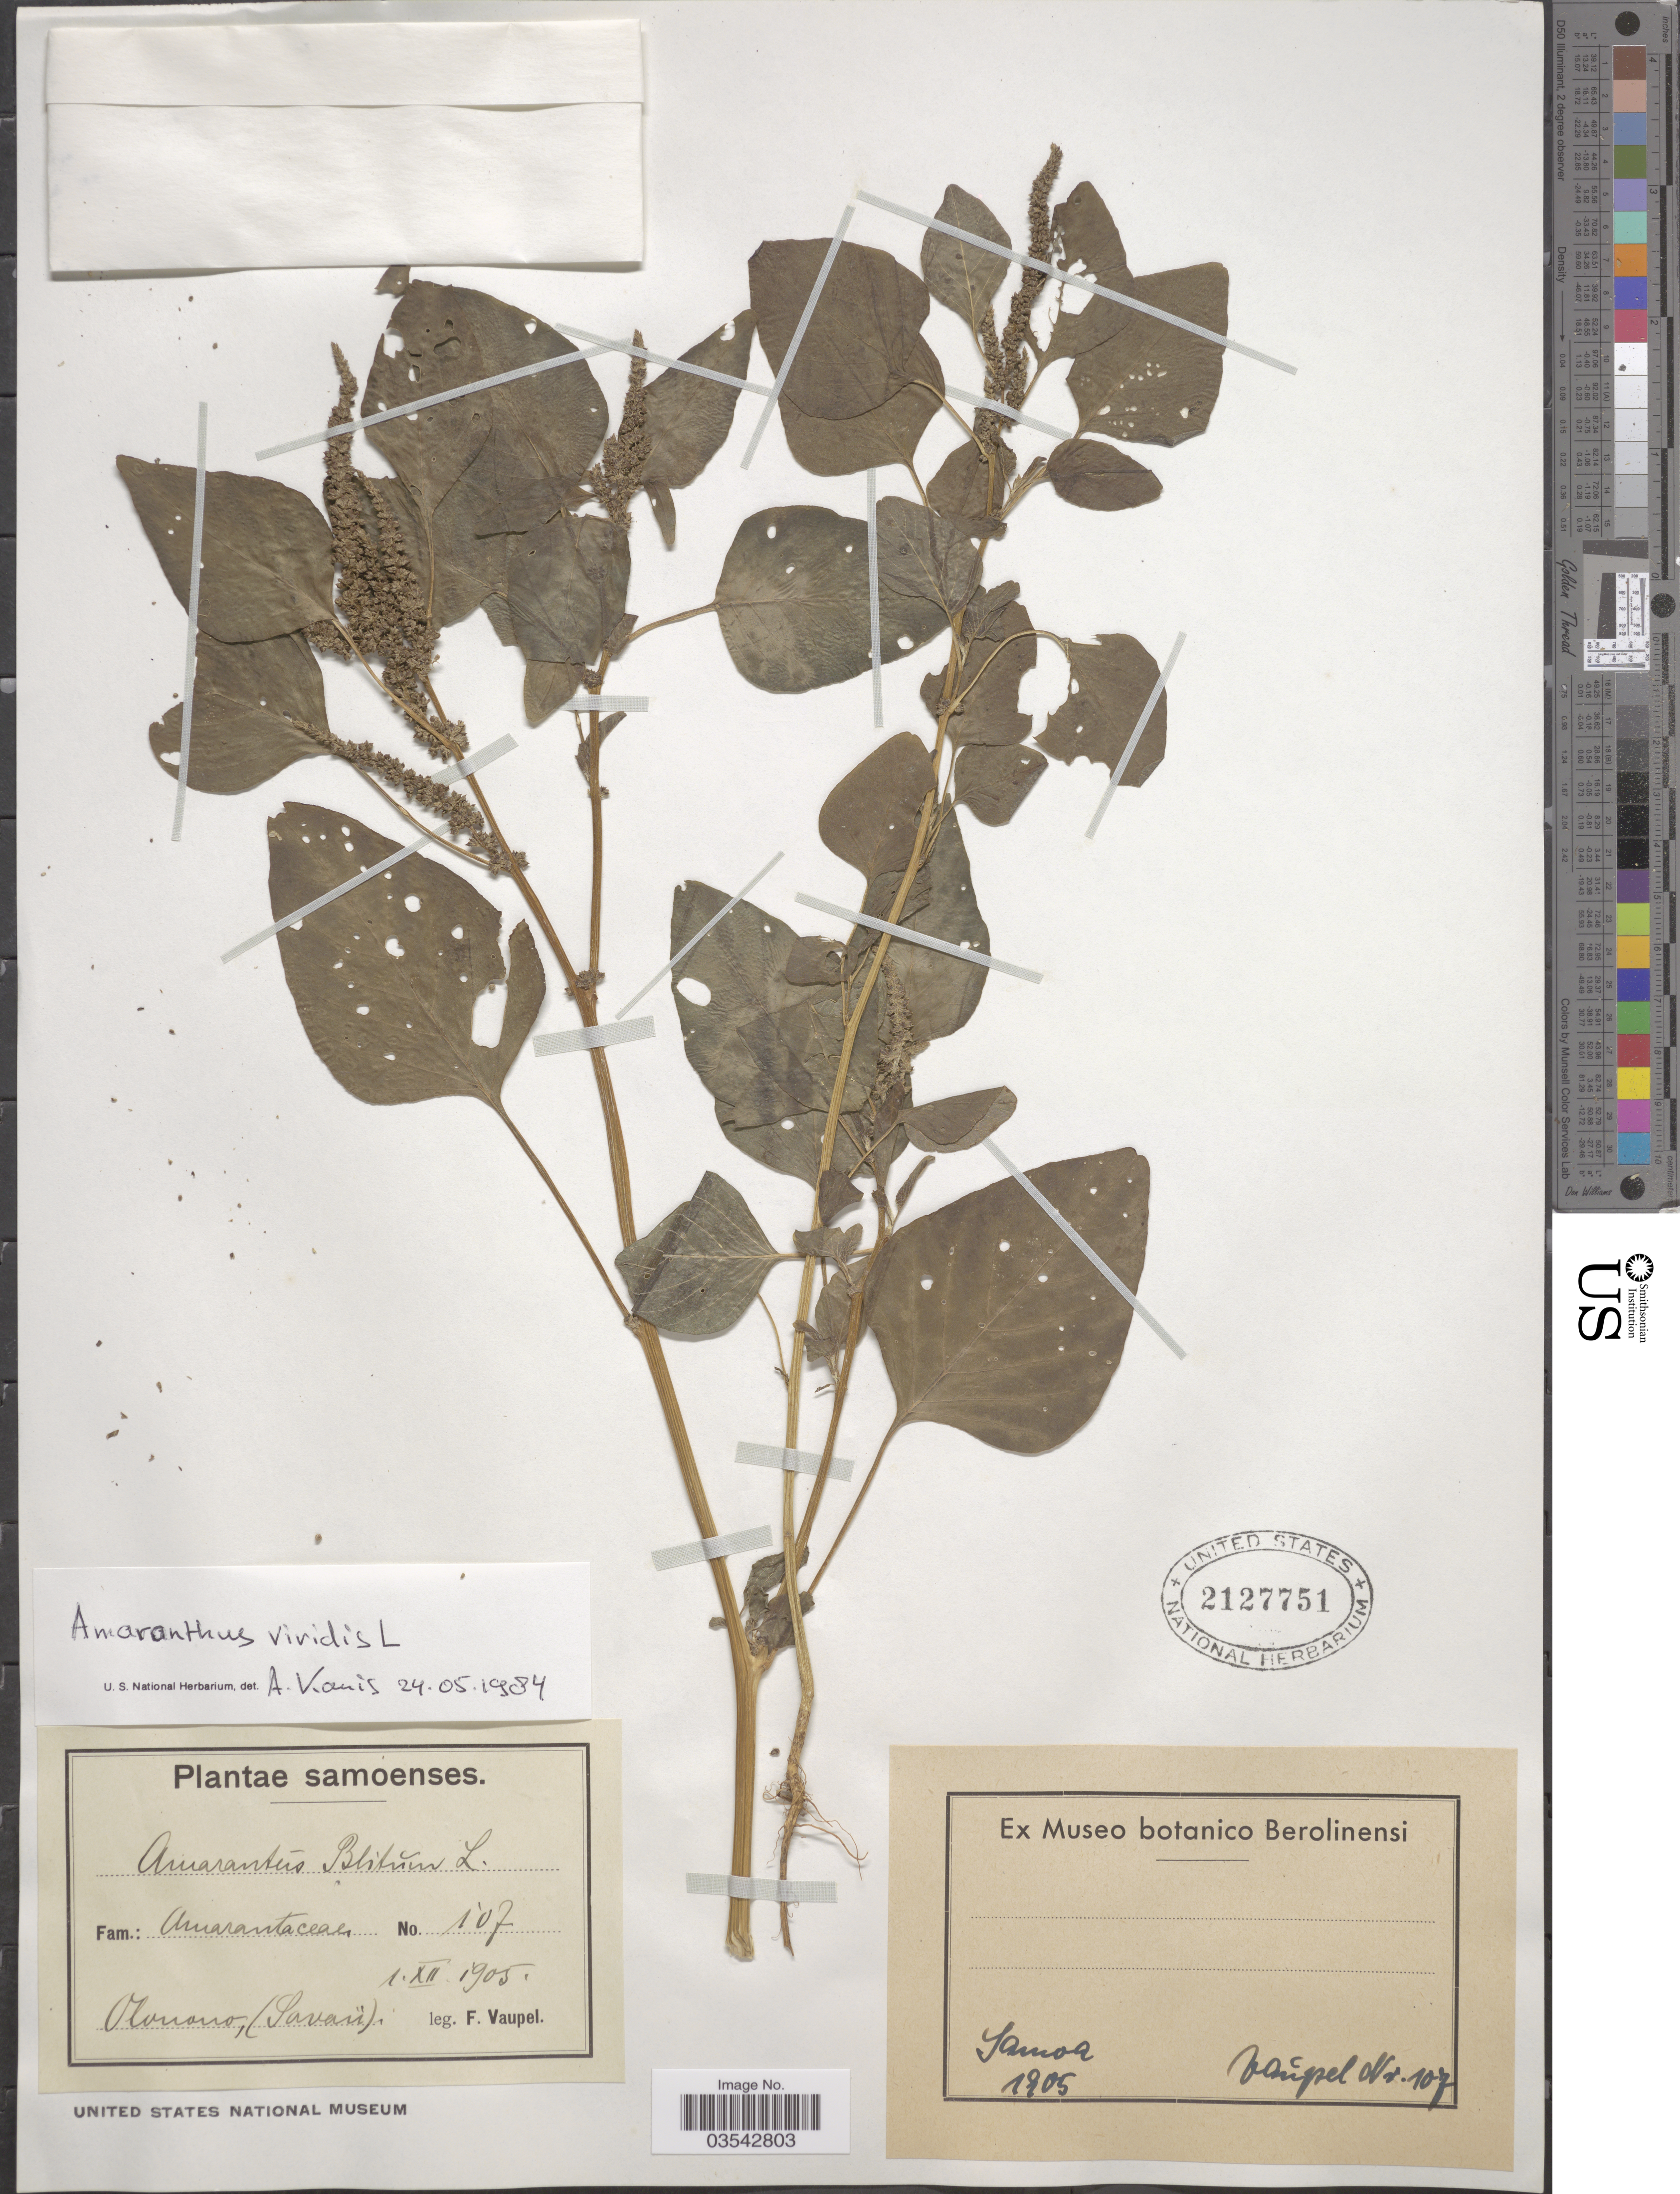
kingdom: Plantae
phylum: Tracheophyta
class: Magnoliopsida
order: Caryophyllales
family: Amaranthaceae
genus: Amaranthus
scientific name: Amaranthus viridis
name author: L.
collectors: F. Vaupel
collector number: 107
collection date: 1905-12-01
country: Samoa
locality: Samoenses. Olanano [interpreted], (Savaii). Samoa.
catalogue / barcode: US 2127751